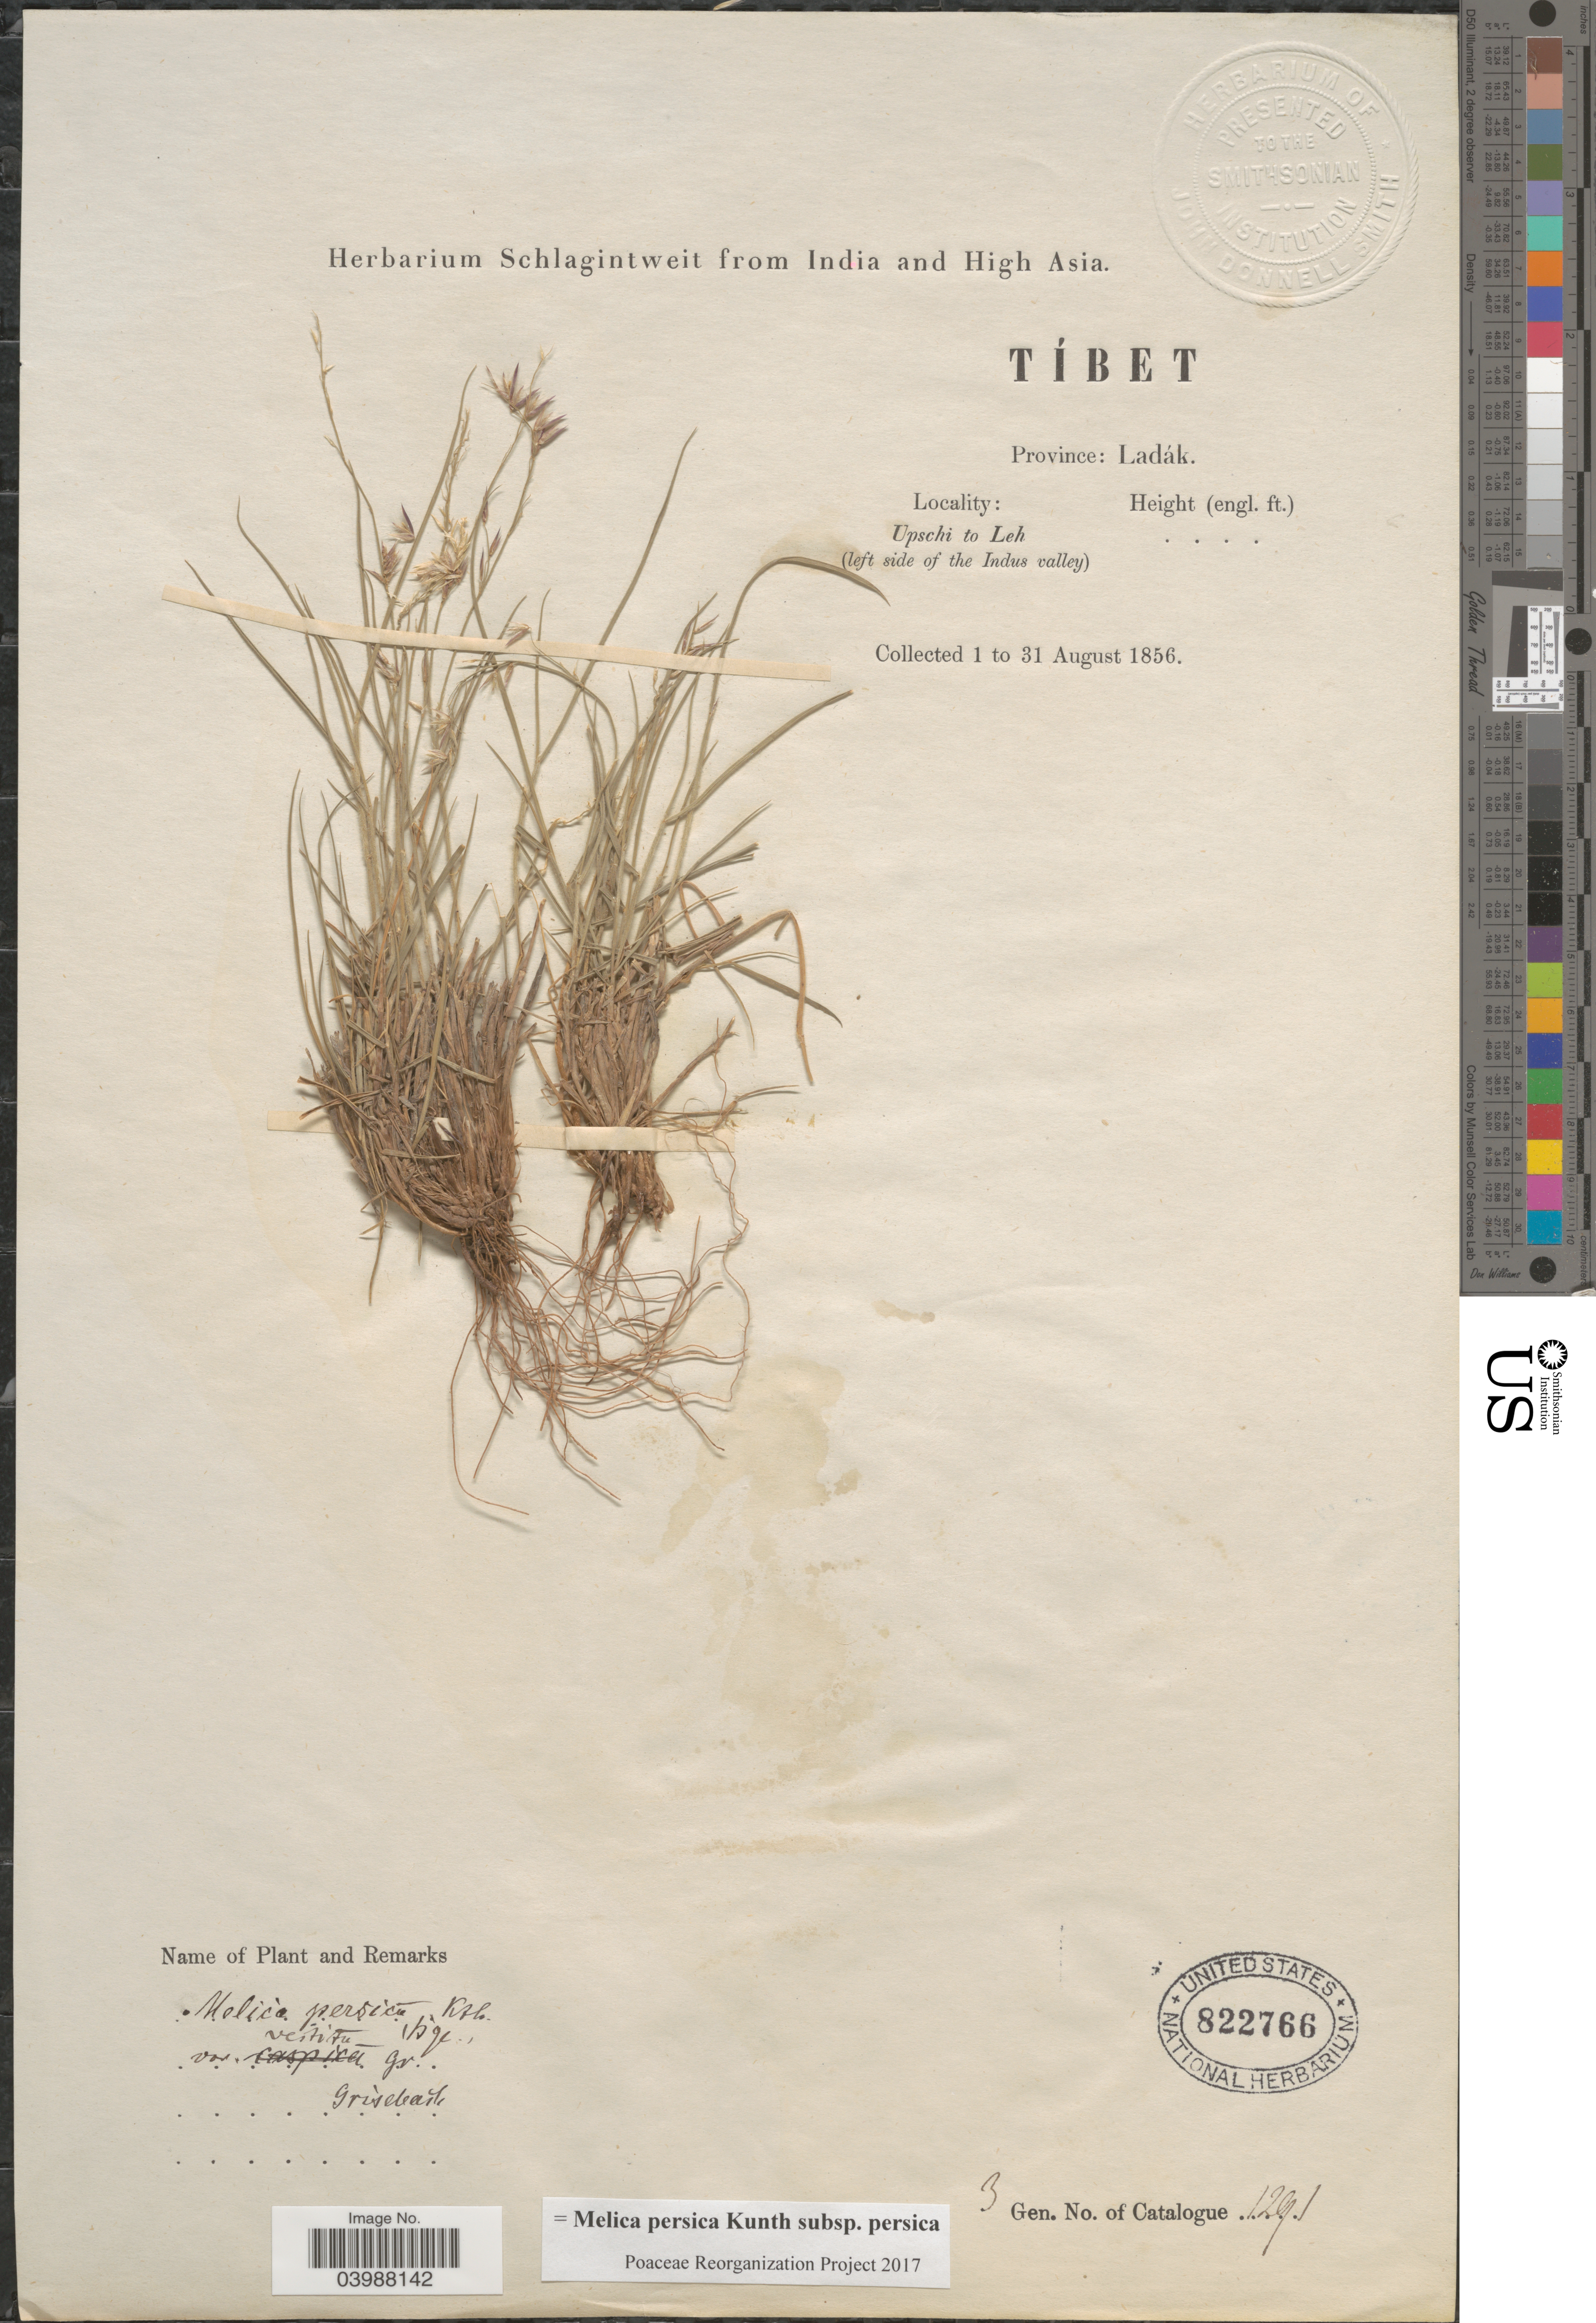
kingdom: Plantae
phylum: Tracheophyta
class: Liliopsida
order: Poales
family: Poaceae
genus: Melica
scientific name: Melica persica subsp. persica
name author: Kunth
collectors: ex herb. Schlagintweit from India and High Asia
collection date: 1856-08-01/1856-08-31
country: India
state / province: Ladakh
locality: Tíbet. Province: Ladák. Upschi to Leh (left side of the Indus valley).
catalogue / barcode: US 822766